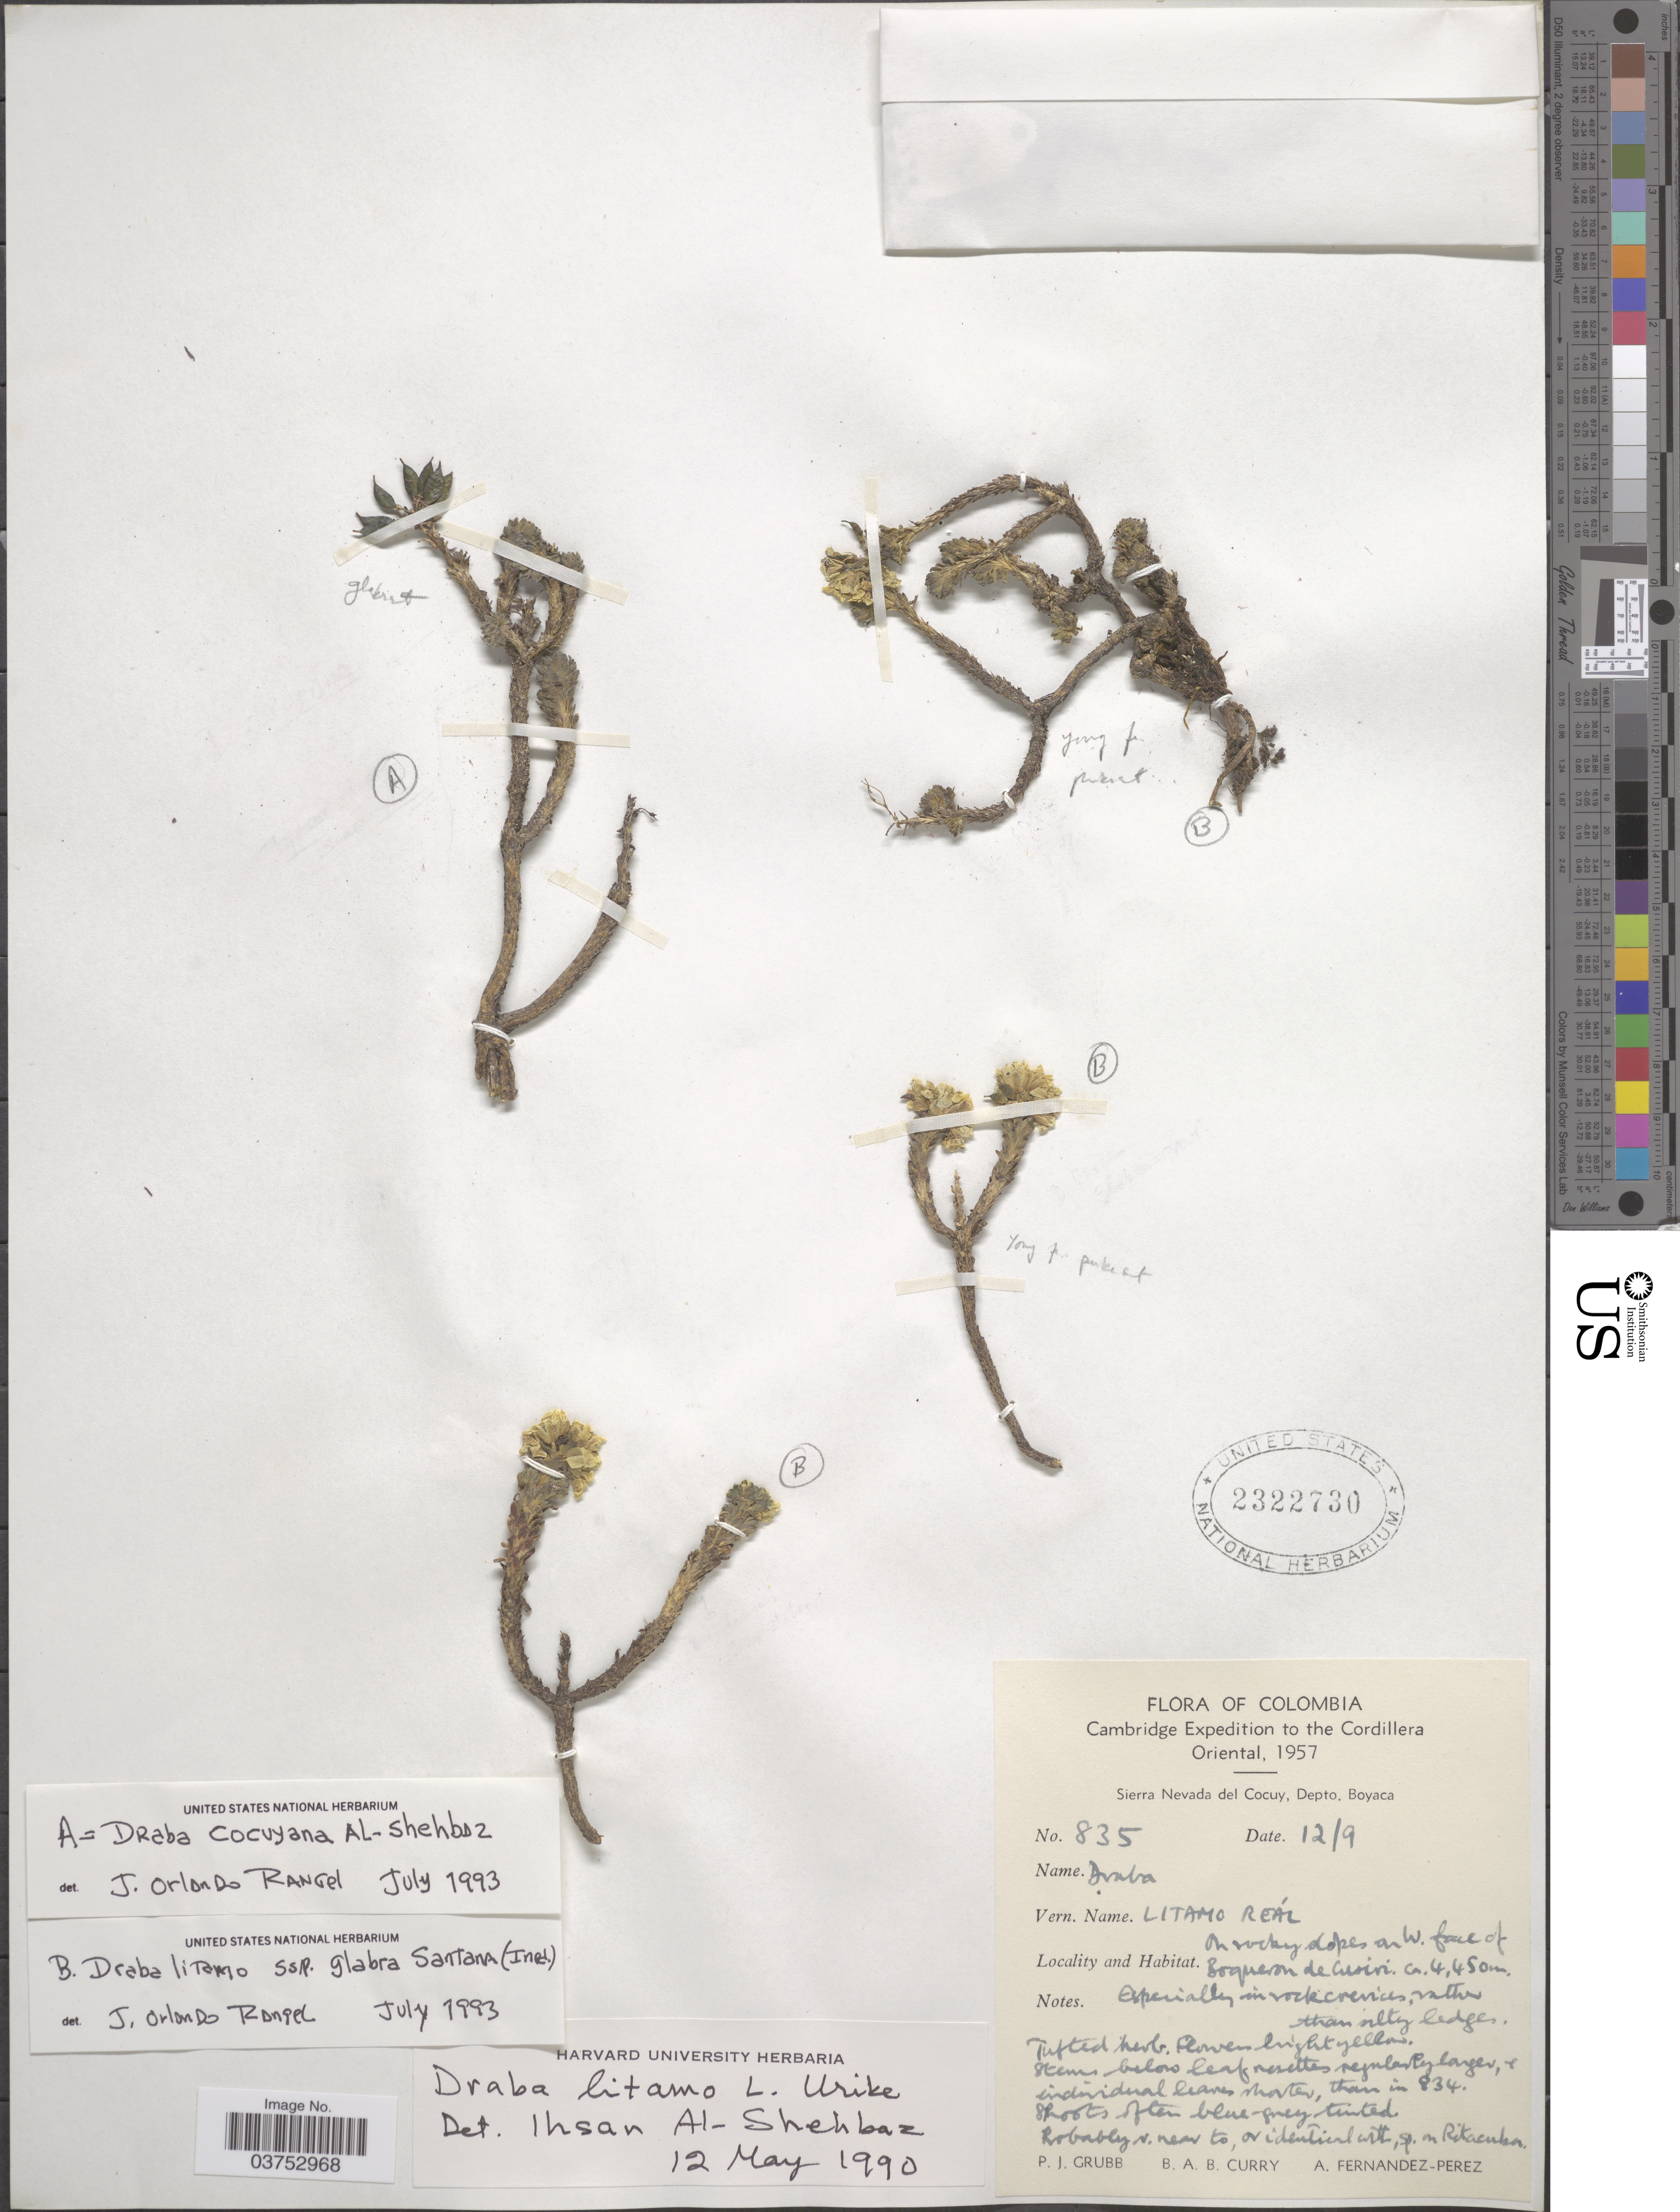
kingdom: Plantae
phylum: Tracheophyta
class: Magnoliopsida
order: Brassicales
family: Brassicaceae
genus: Draba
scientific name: Draba cocuyana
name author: Al-Shehbaz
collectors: P. J. Grubb, B. A. B. Curry & A. Fernández-Pérez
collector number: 835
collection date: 1957-09-12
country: Colombia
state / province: Boyacá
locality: Cordillera Oriental. Sierra Nevada del Cocuy, Depto. Boyaca. On rocky slopes on W. face of Boqueron de Cusiri.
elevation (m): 4450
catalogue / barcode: US 2322730